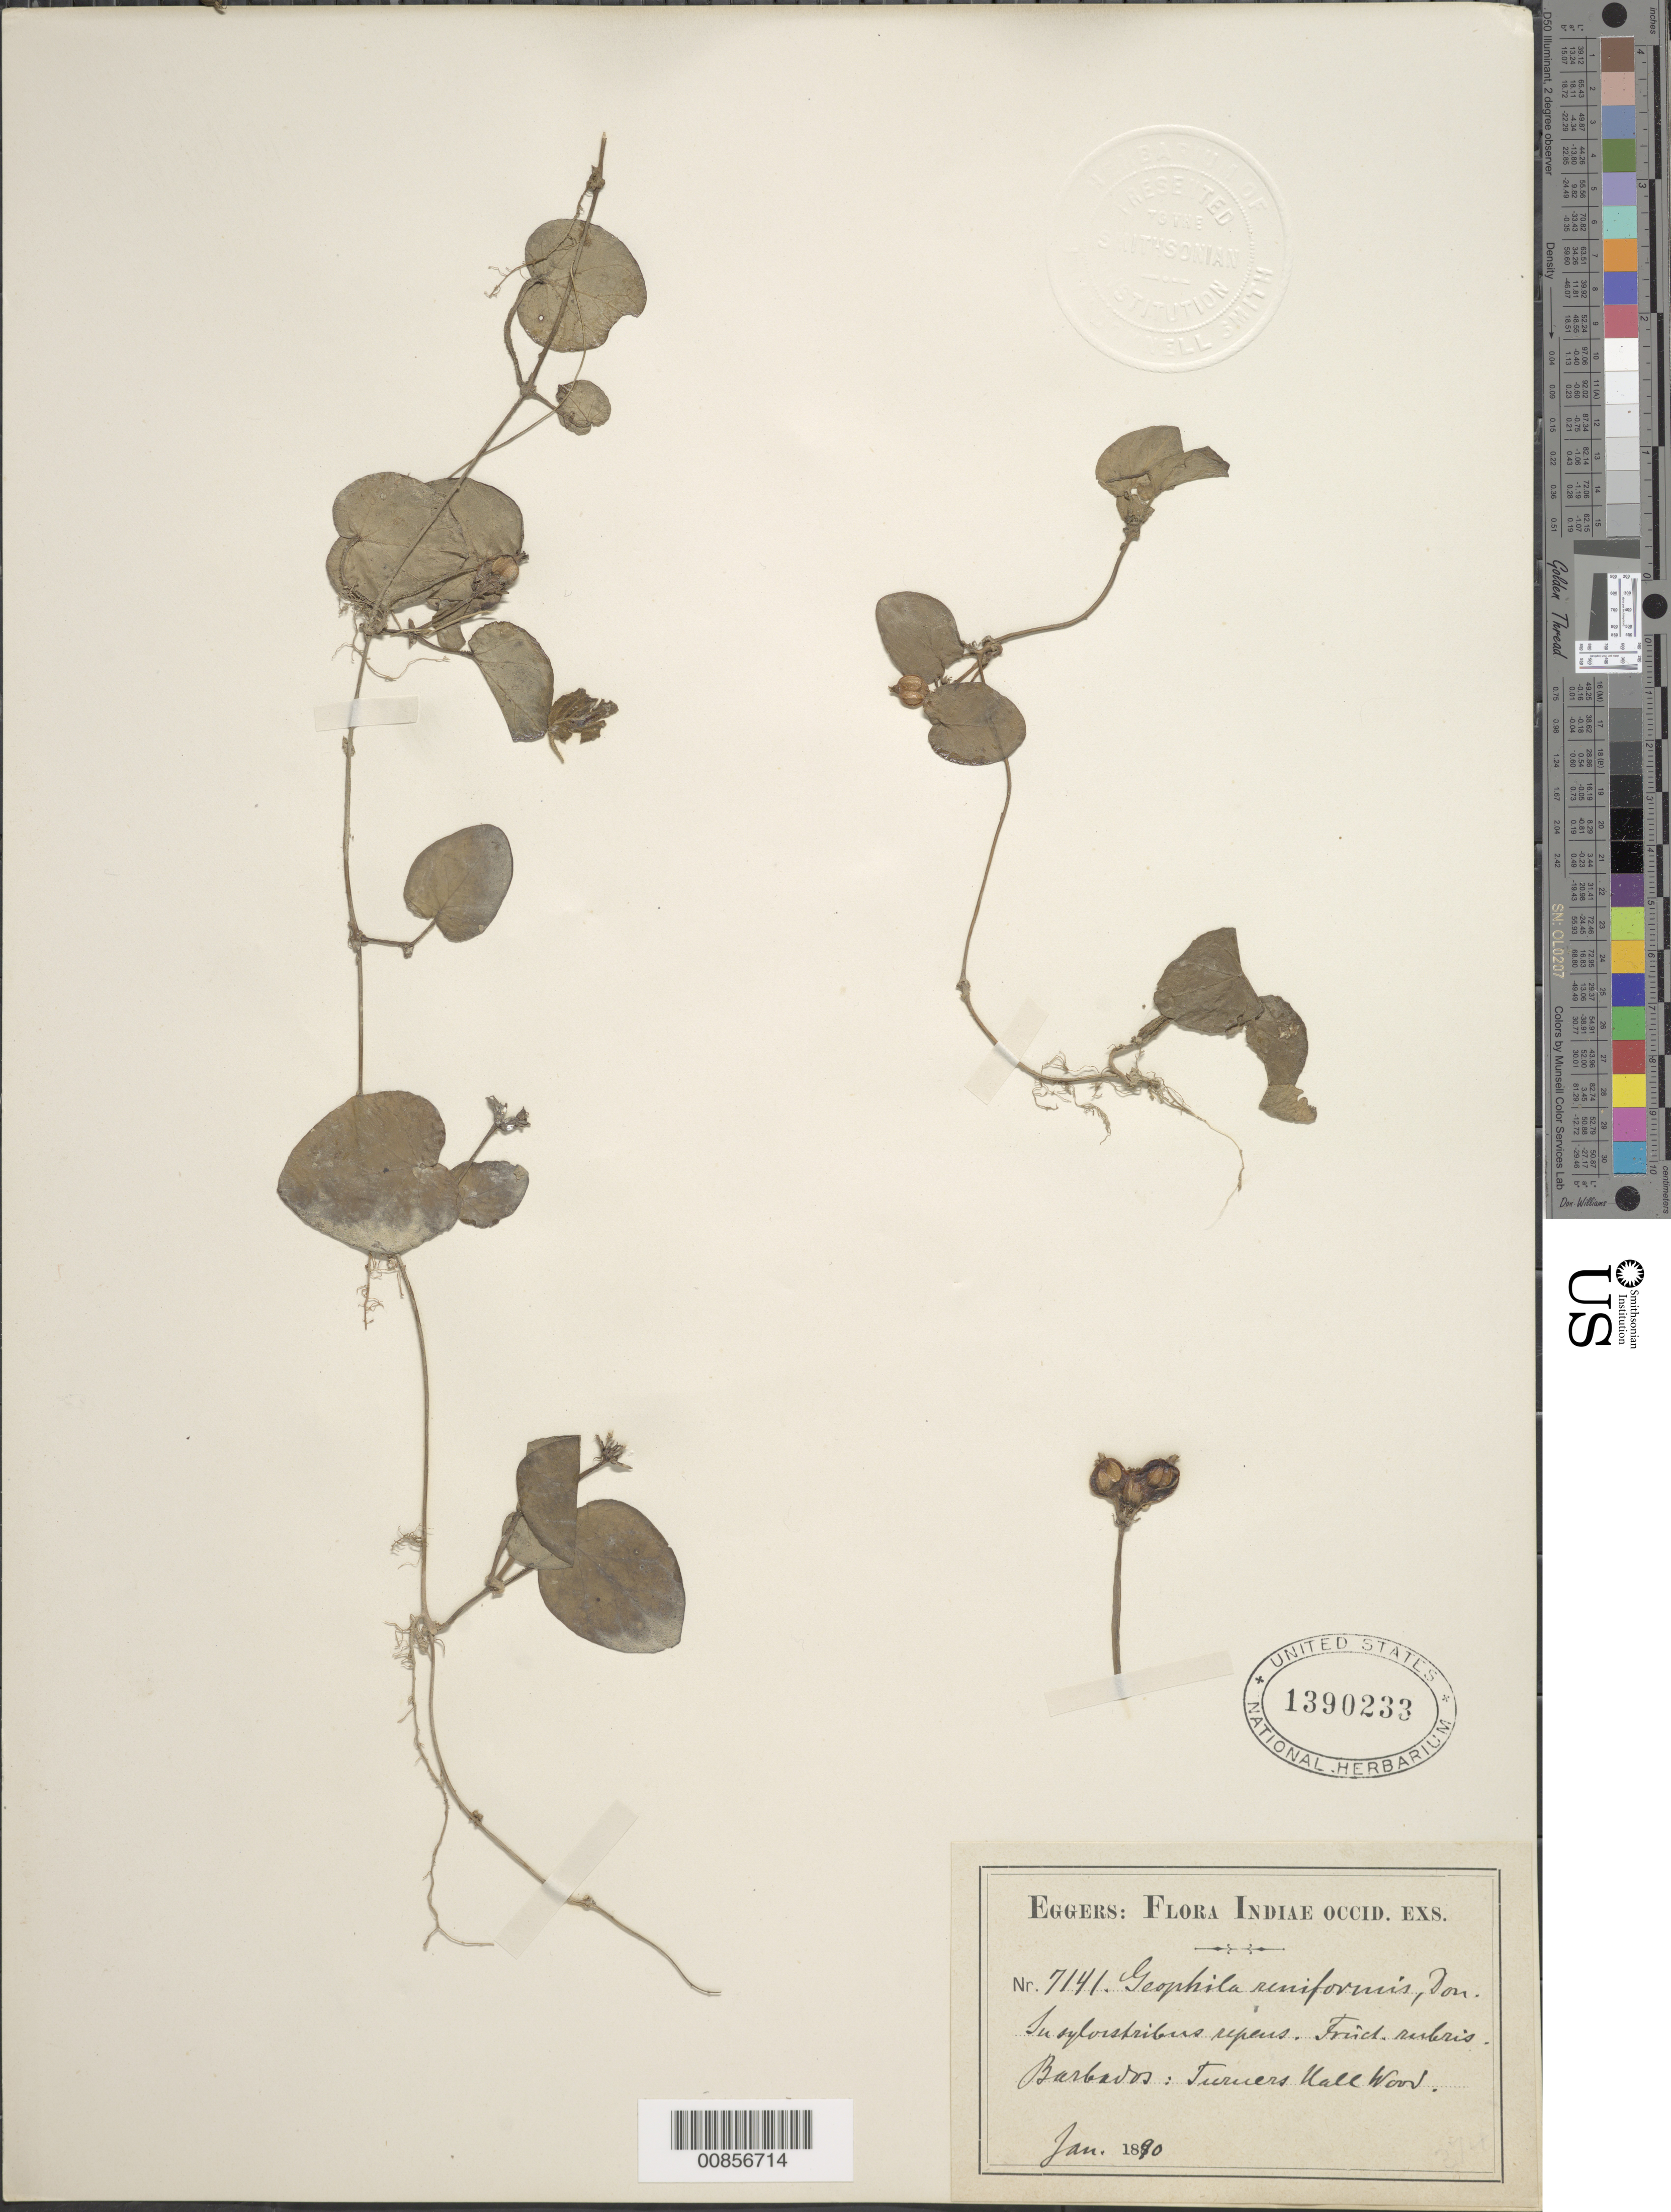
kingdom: Plantae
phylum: Tracheophyta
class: Magnoliopsida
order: Gentianales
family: Rubiaceae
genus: Geophila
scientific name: Geophila repens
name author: (L.) I.M. Johnst.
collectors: Père Duss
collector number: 1455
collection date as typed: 1880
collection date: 1880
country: Martinique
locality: De l'Ajoupa - Bonillon, des hauteurs du Macouba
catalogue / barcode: US 1390233